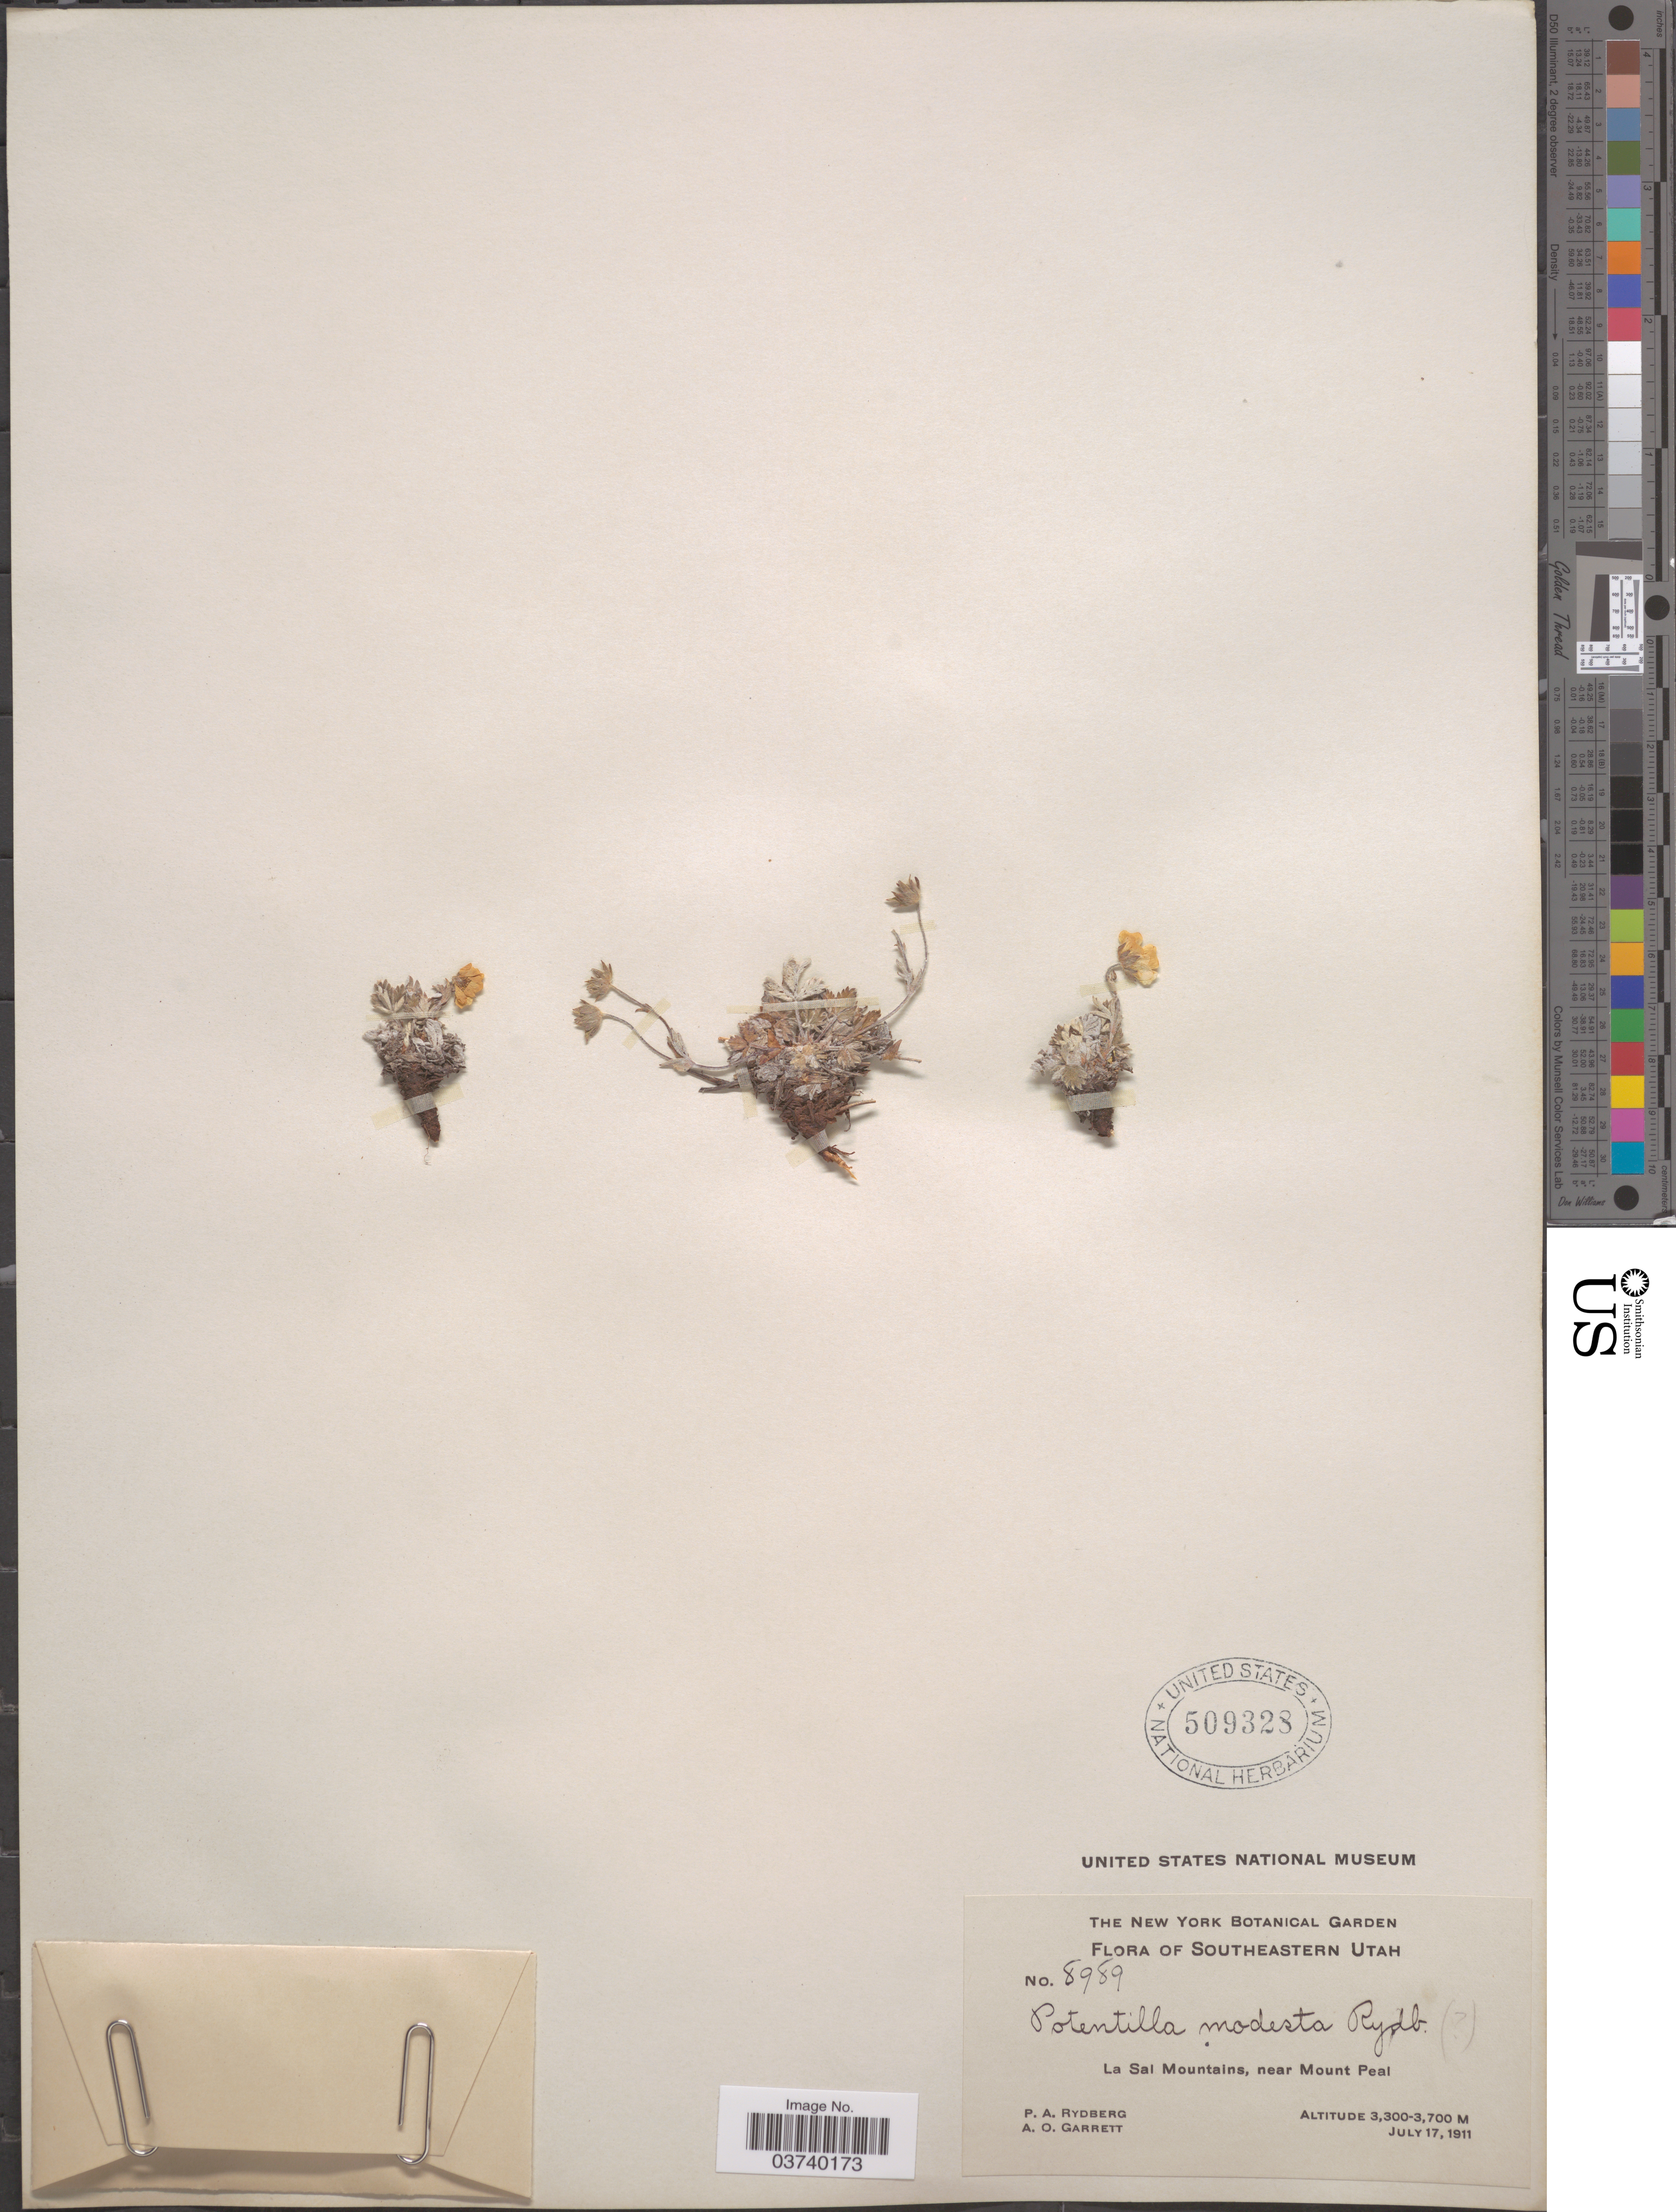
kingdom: Plantae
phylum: Tracheophyta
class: Magnoliopsida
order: Rosales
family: Rosaceae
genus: Potentilla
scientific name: Potentilla nivea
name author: L.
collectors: P. A. Rydberg & A. O. Garrett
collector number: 8989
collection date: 1911-07-17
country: United States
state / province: Utah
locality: Southeastern Utah. La Sal Mountains, near Mount Peal.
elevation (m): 3300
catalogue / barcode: US 509328